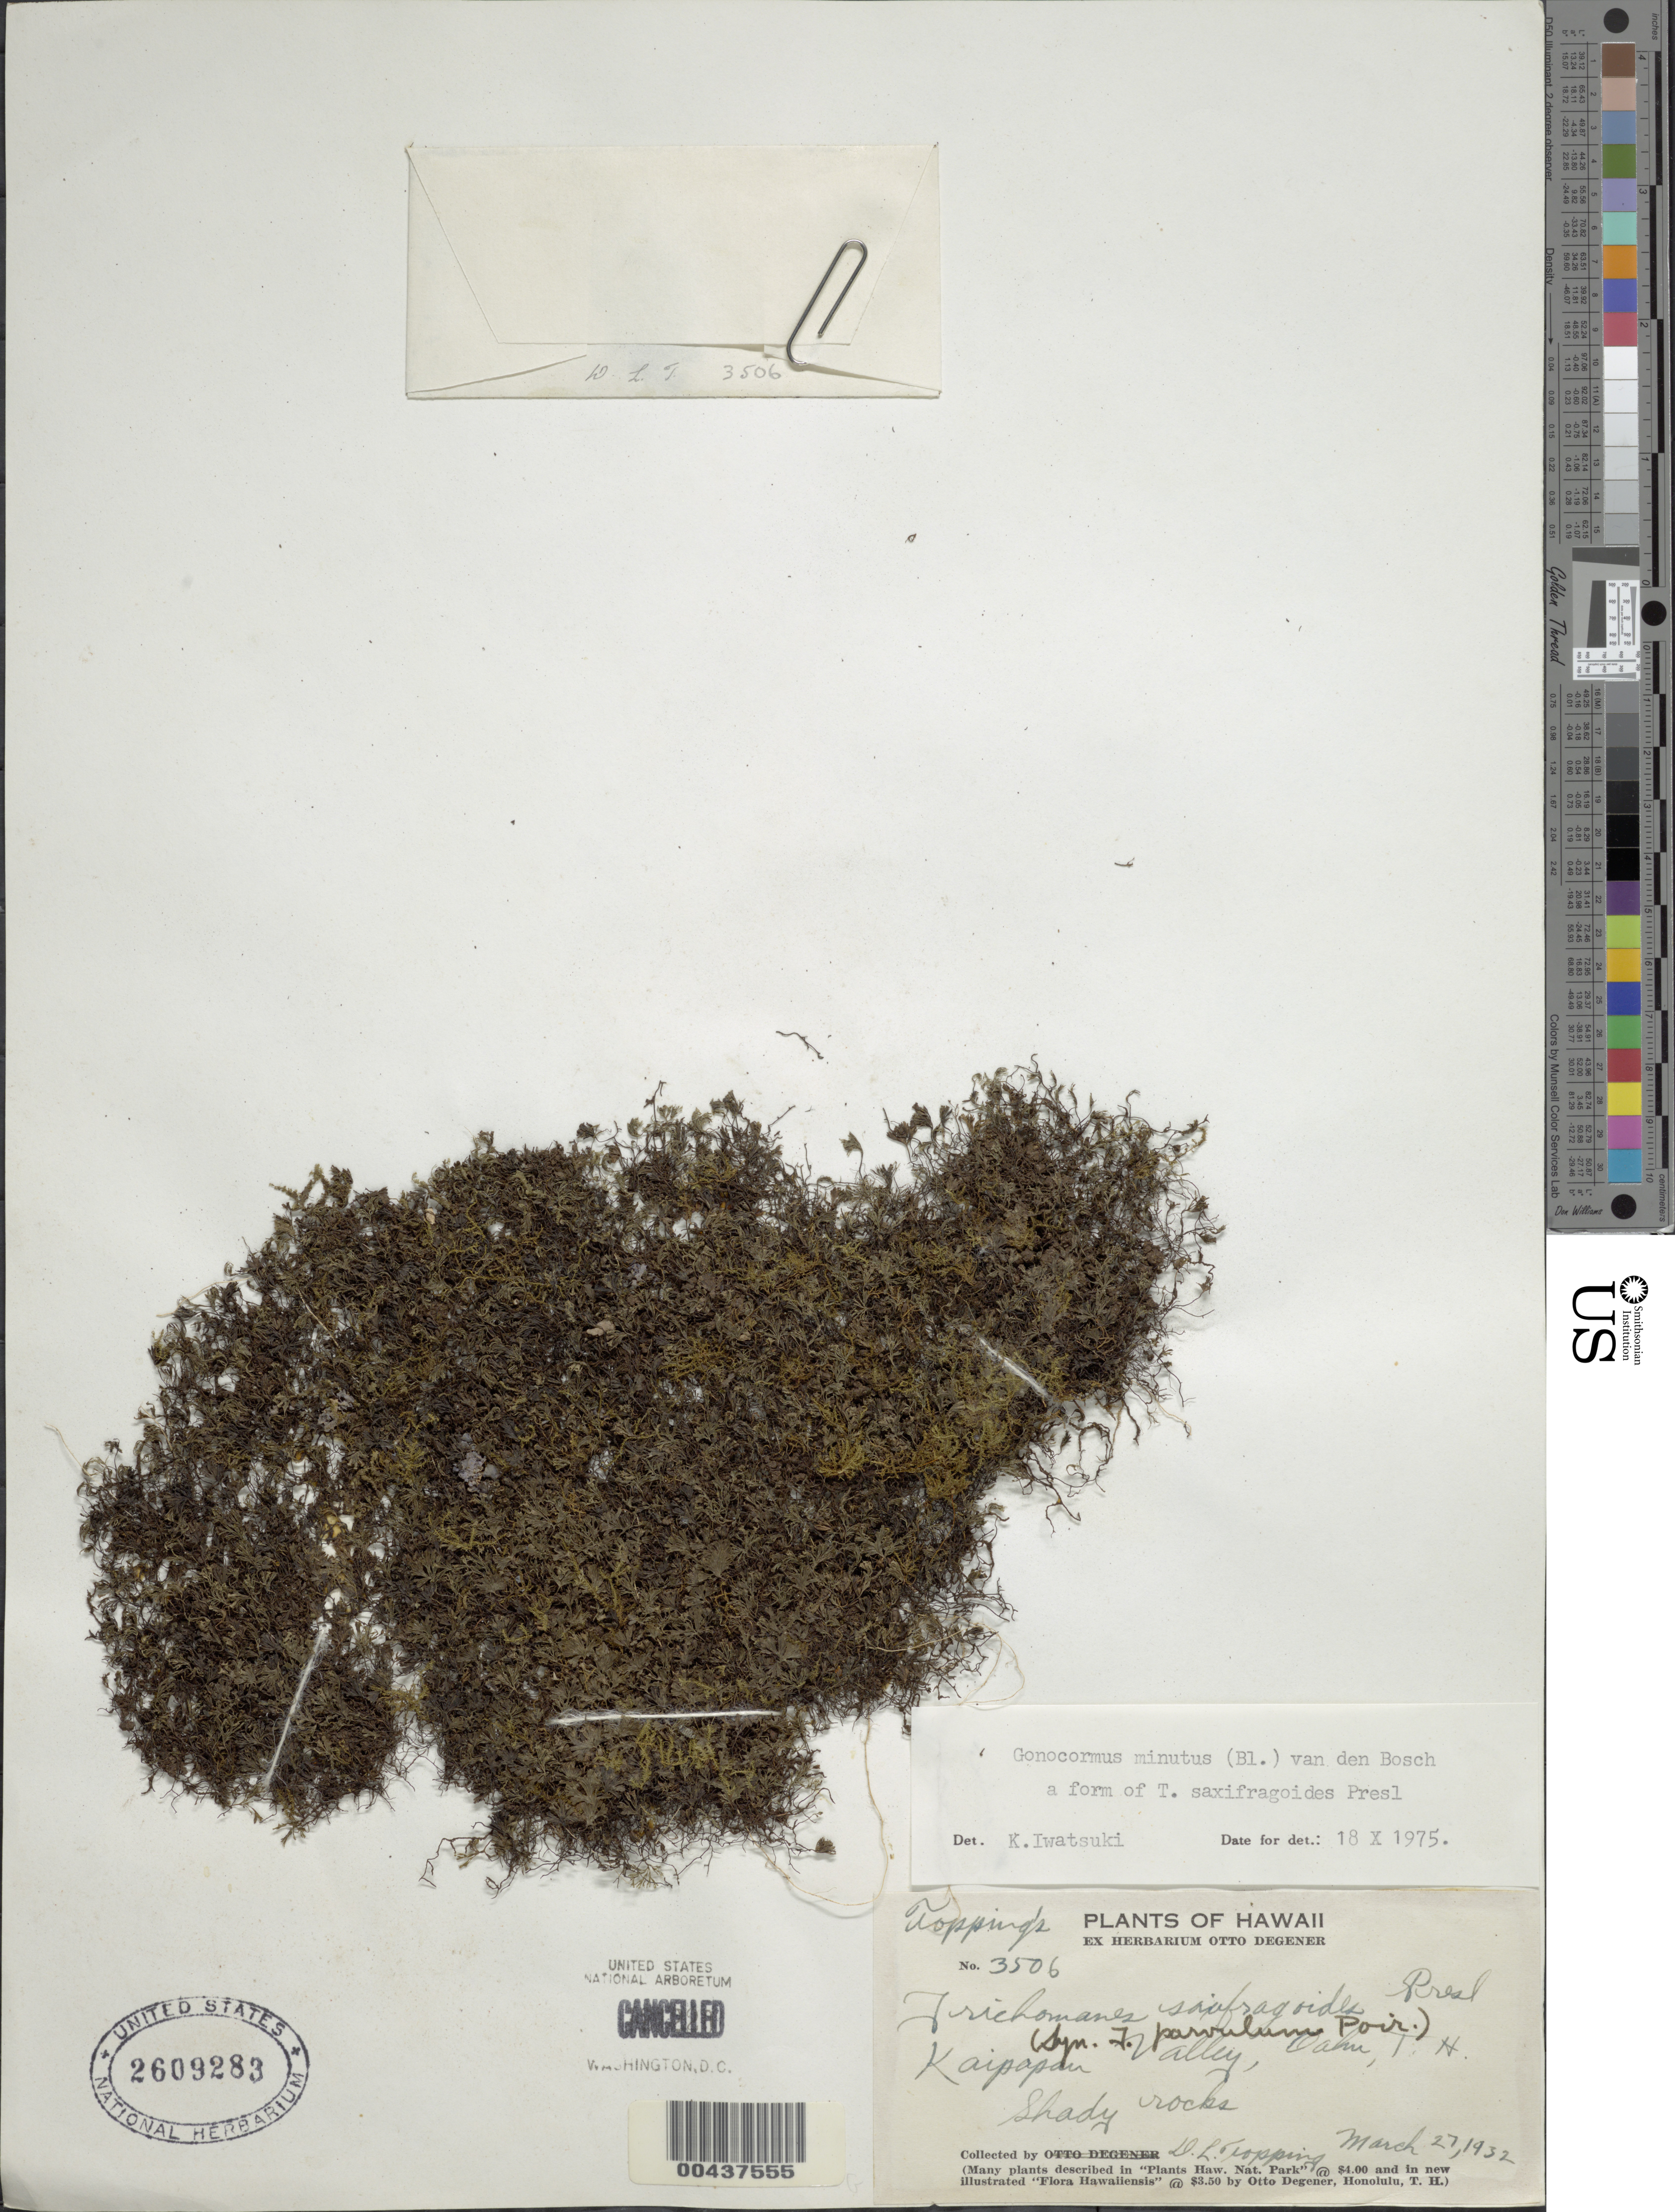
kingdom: Plantae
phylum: Tracheophyta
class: Polypodiopsida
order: Hymenophyllales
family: Hymenophyllaceae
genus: Crepidomanes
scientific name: Crepidomanes minutum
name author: (Blume) K. Iwats.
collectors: D. L. Topping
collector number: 3506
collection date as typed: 27 Mar 1932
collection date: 1932-03-27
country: United States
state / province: Hawaii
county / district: Honolulu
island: Oahu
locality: Kaipapau Valley, Oahu, T.H.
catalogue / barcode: US 2609283